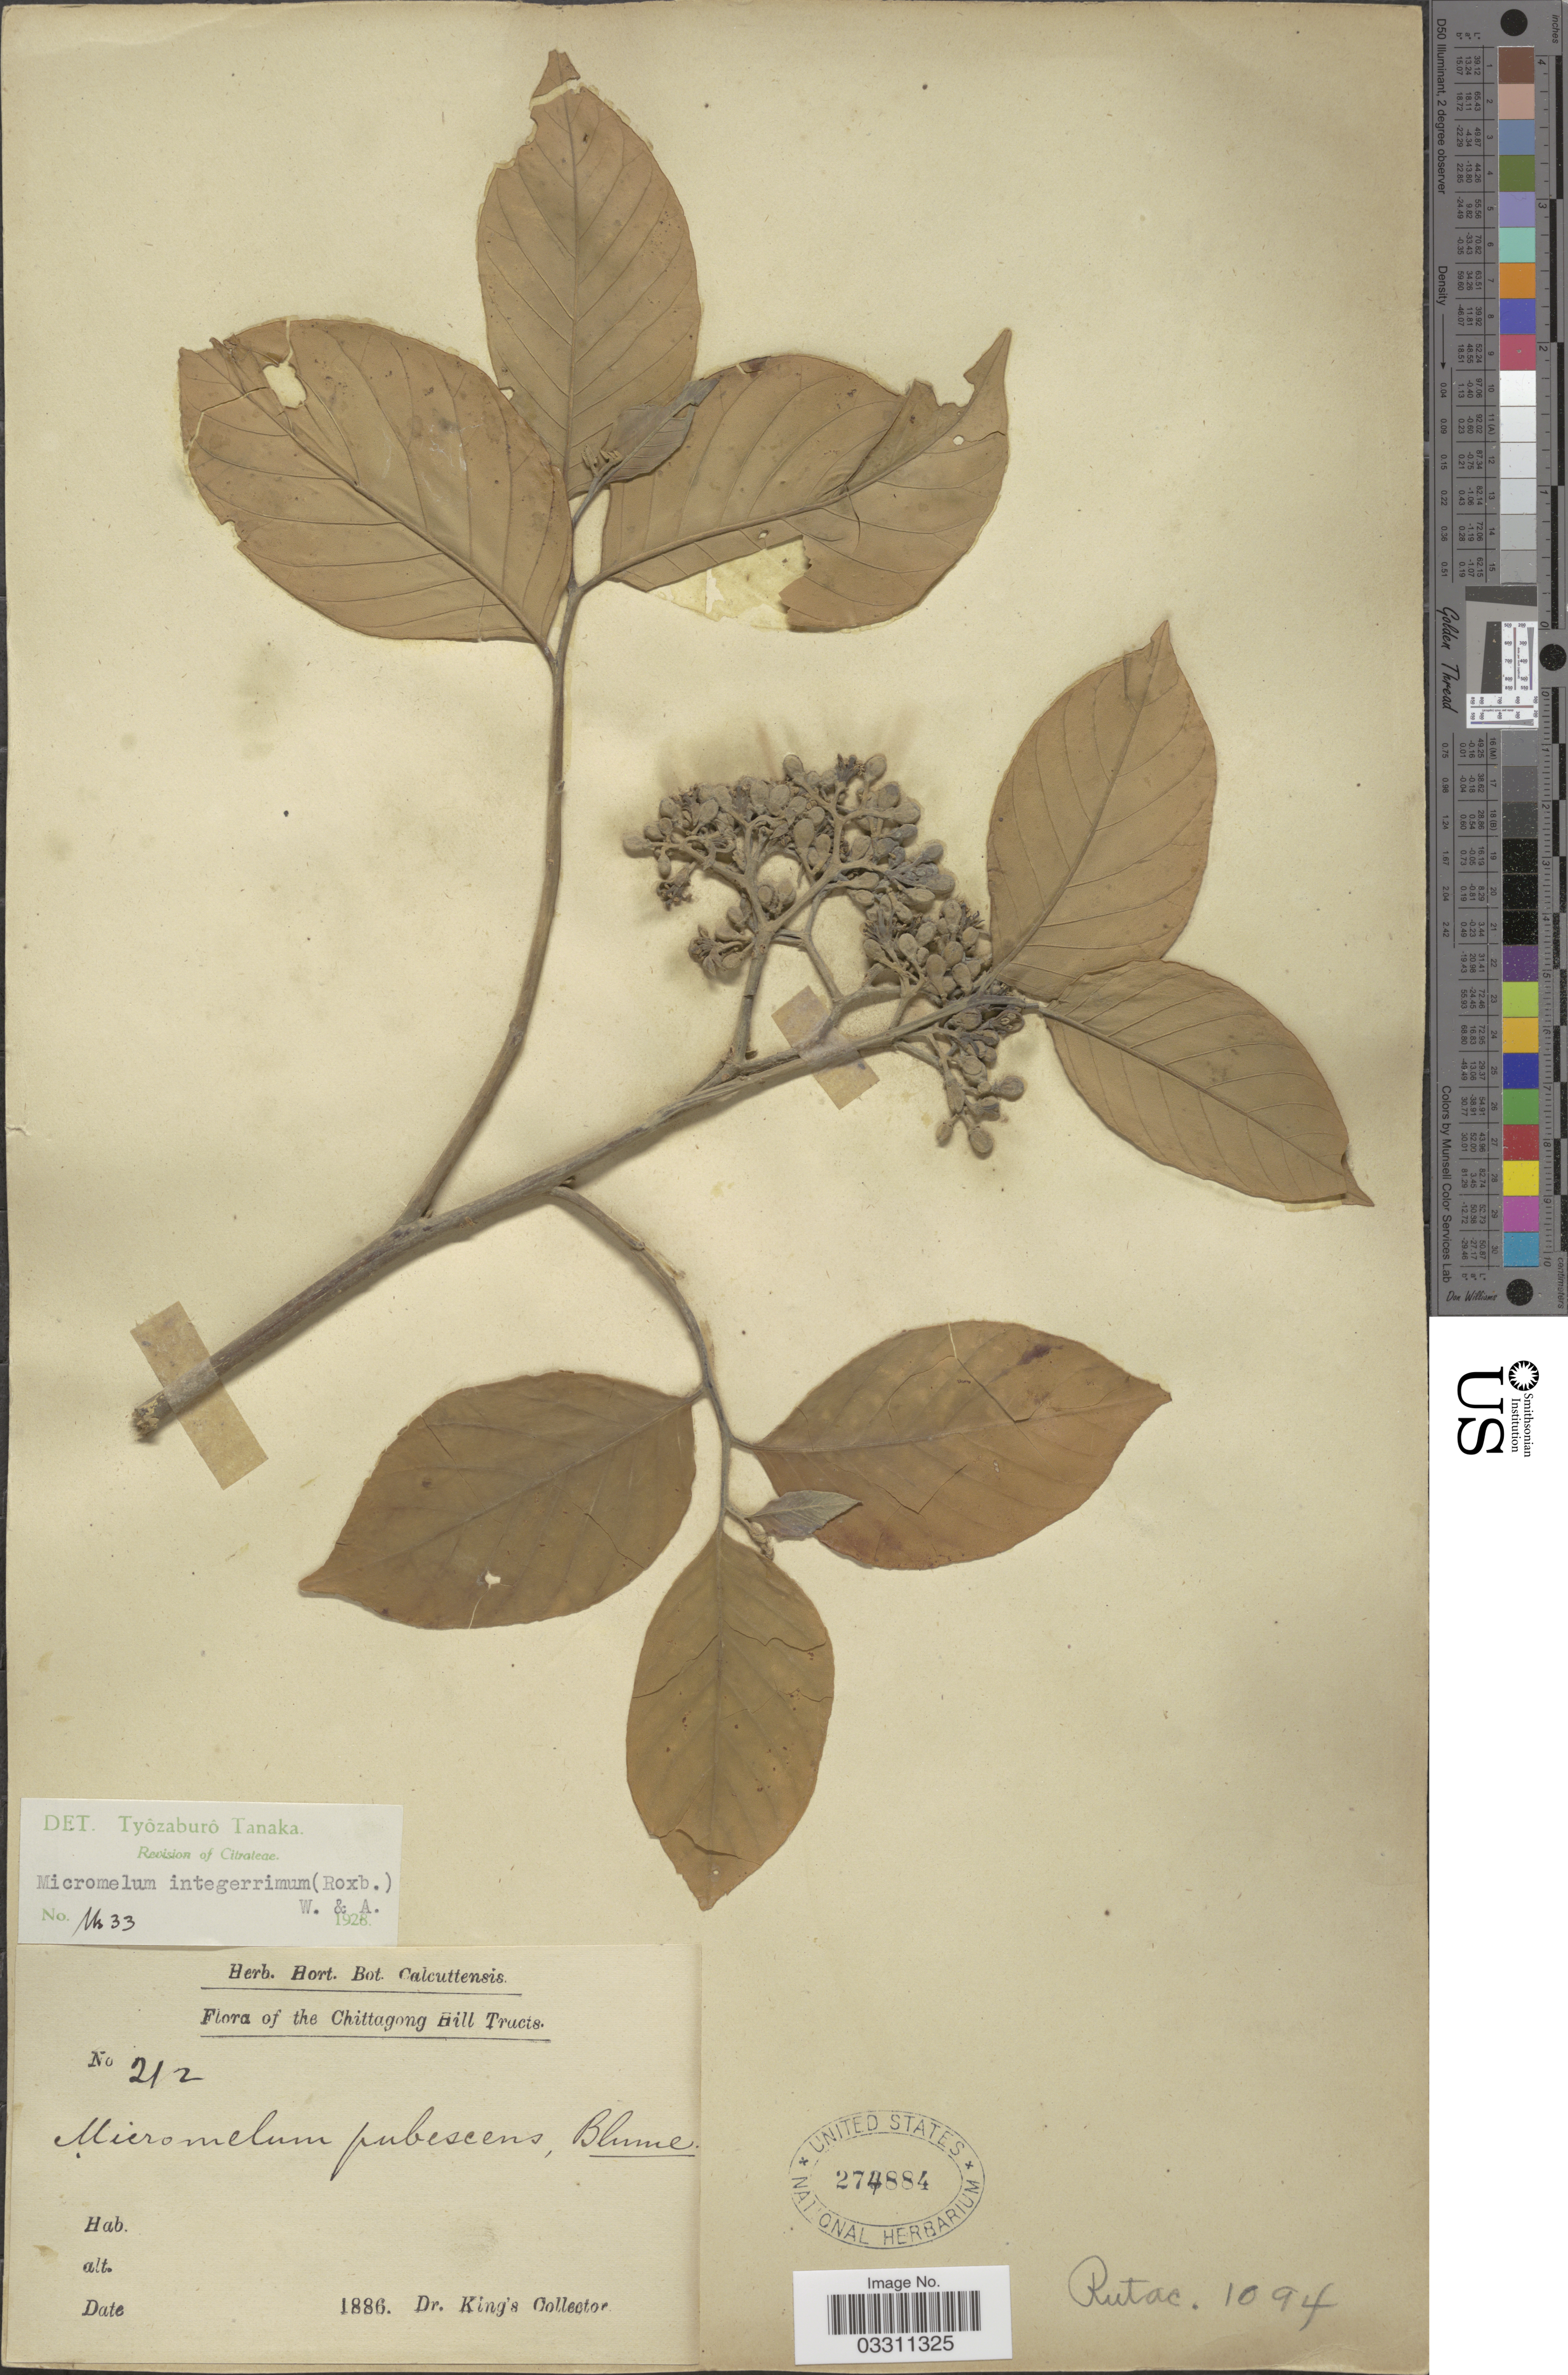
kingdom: Plantae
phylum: Tracheophyta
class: Magnoliopsida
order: Sapindales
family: Rutaceae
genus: Micromelum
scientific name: Micromelum integerrimum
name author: (Buch.-Ham. ex DC.) Wight & Arn. ex M. Roem.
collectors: Dr. King's collector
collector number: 212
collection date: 1886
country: Bangladesh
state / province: Chittagong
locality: Chittagong Hill Tracts.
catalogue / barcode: US 274884